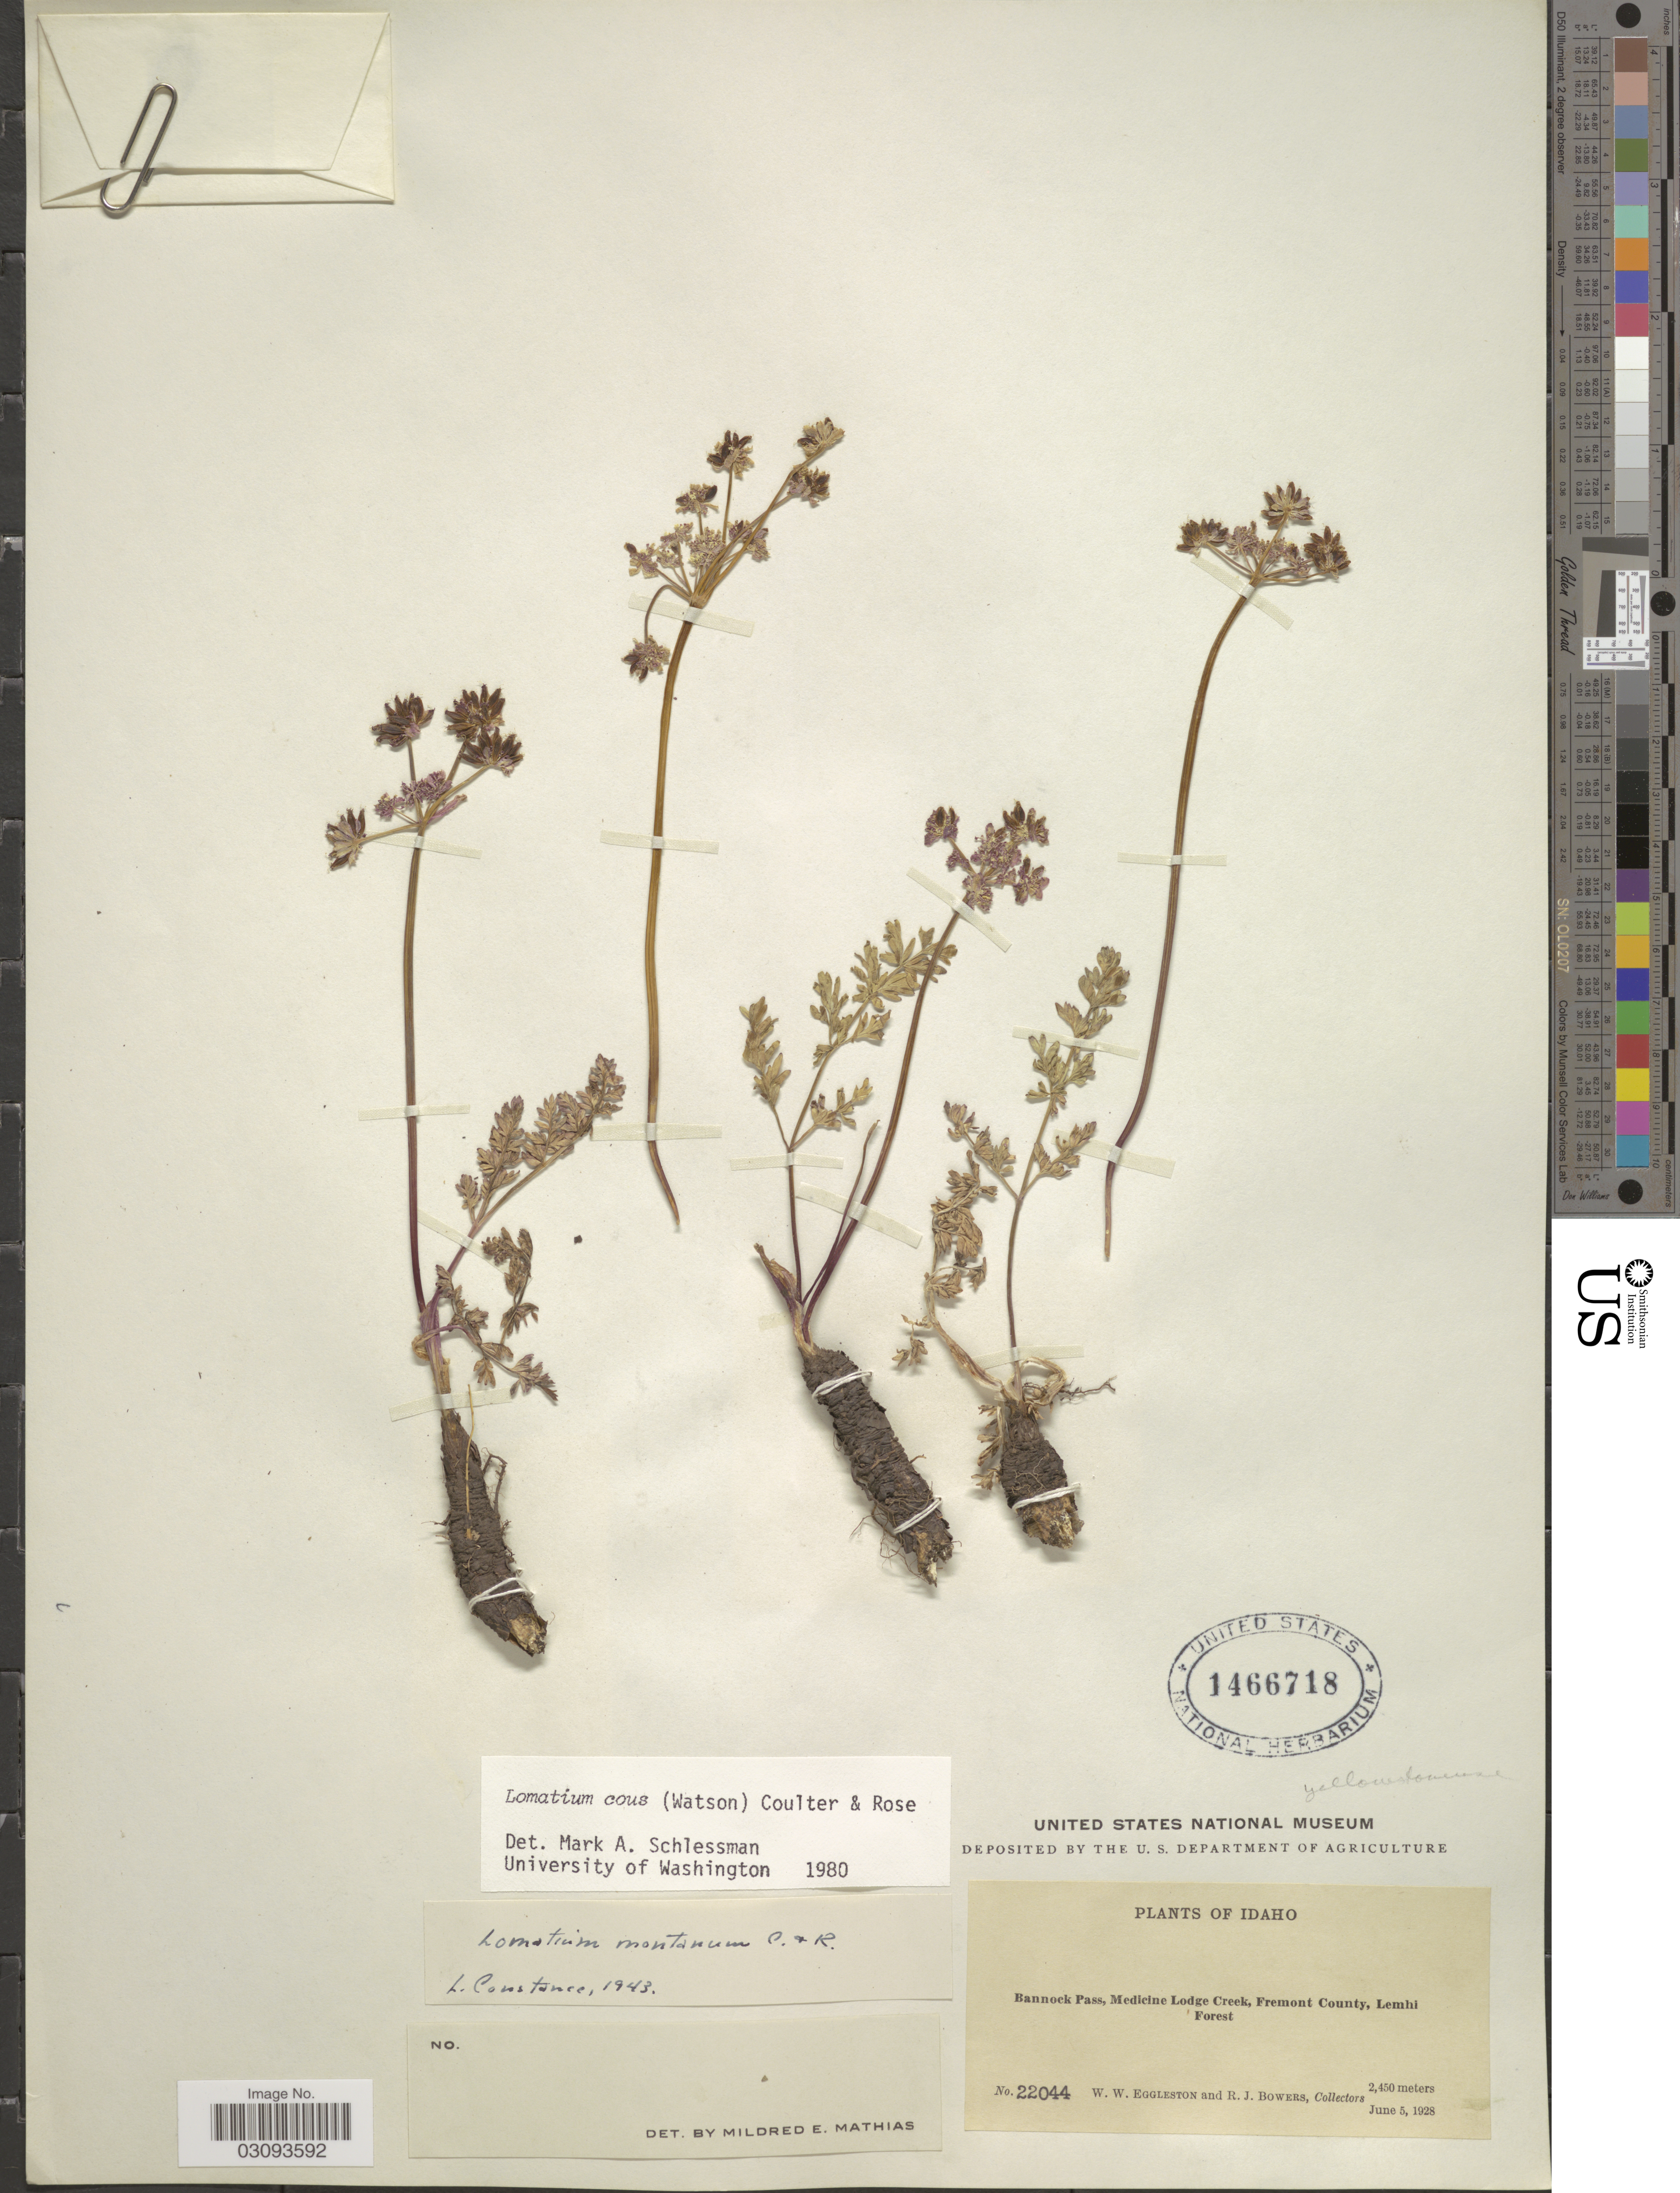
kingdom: Plantae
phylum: Tracheophyta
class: Magnoliopsida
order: Apiales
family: Apiaceae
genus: Lomatium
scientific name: Lomatium cous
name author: (S. Watson) J.M. Coult. & Rose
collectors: W. W. Eggleston & R. Bowers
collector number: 22044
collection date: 1928-06-05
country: United States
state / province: Idaho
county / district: Fremont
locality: Bannock Pass, Medicine Lodge Creek, Fremont County, Lemhi Forest.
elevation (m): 2450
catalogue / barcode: US 1466718